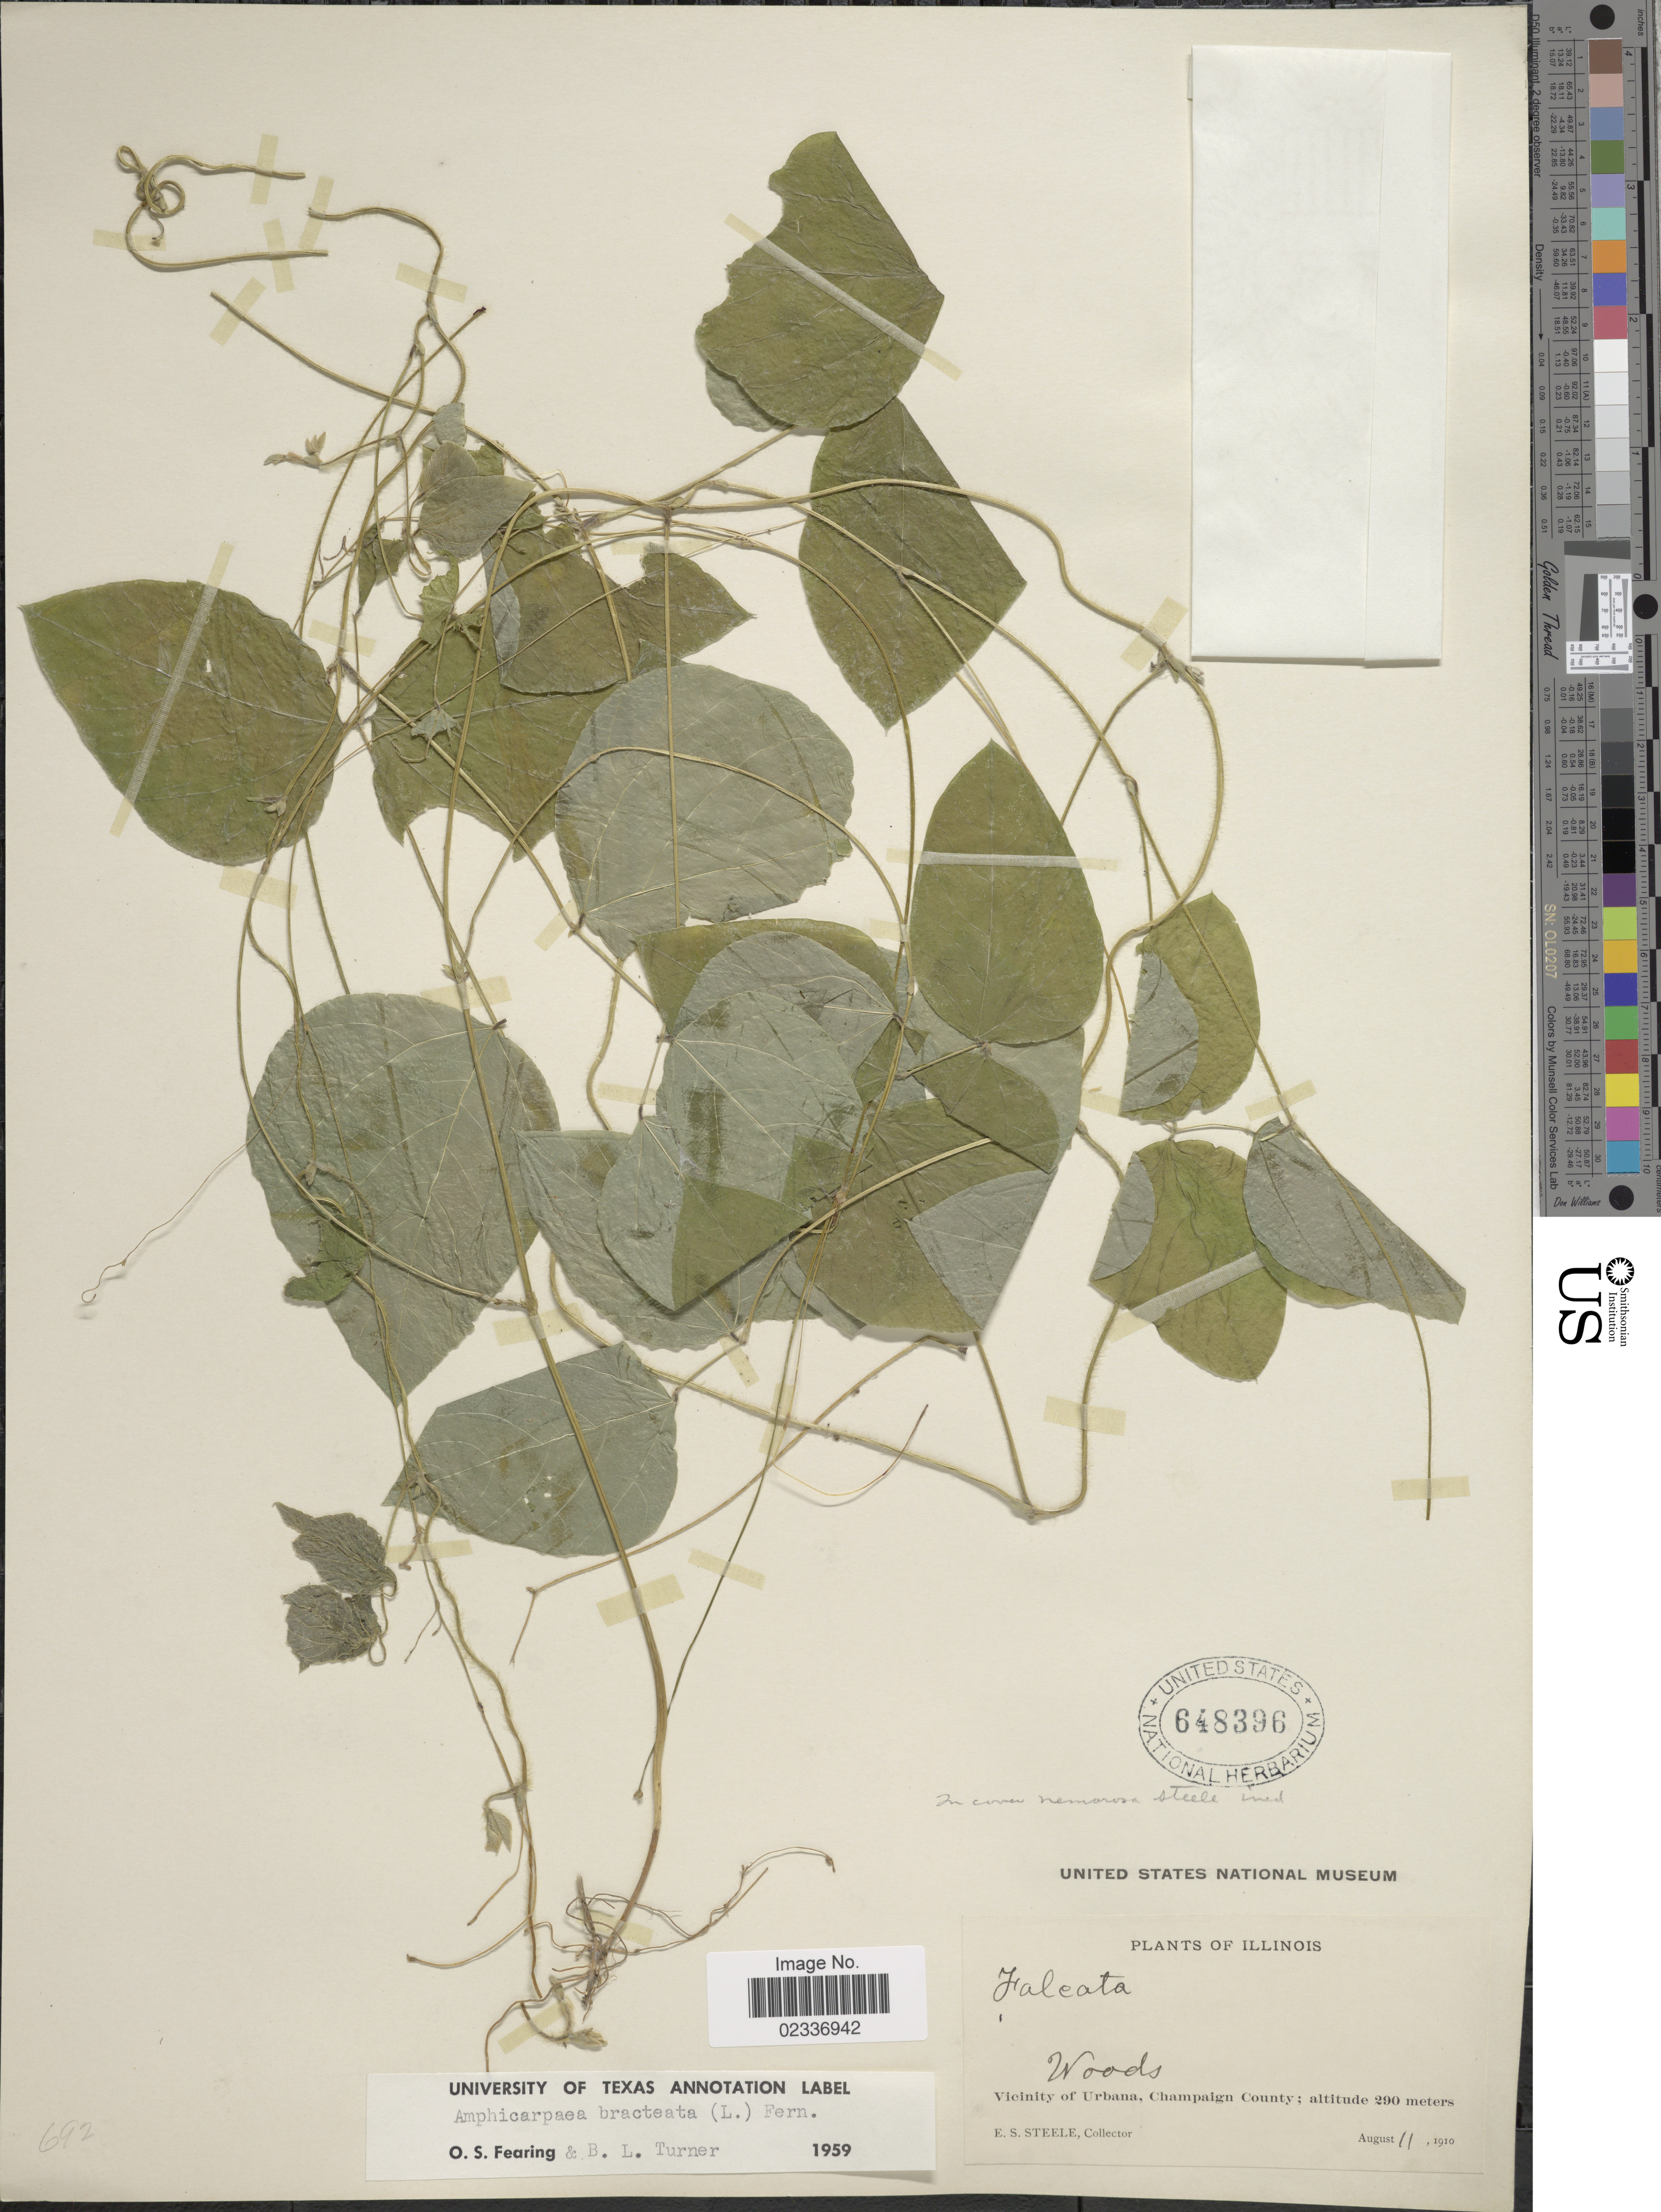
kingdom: Plantae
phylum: Tracheophyta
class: Magnoliopsida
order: Fabales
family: Fabaceae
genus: Amphicarpaea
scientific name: Amphicarpaea bracteata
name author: (L.) Fernald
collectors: E. Steele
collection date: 1910-08-11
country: United States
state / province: Illinois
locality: Vicinity of Urbana, Champaign County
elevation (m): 290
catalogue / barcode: US 648396